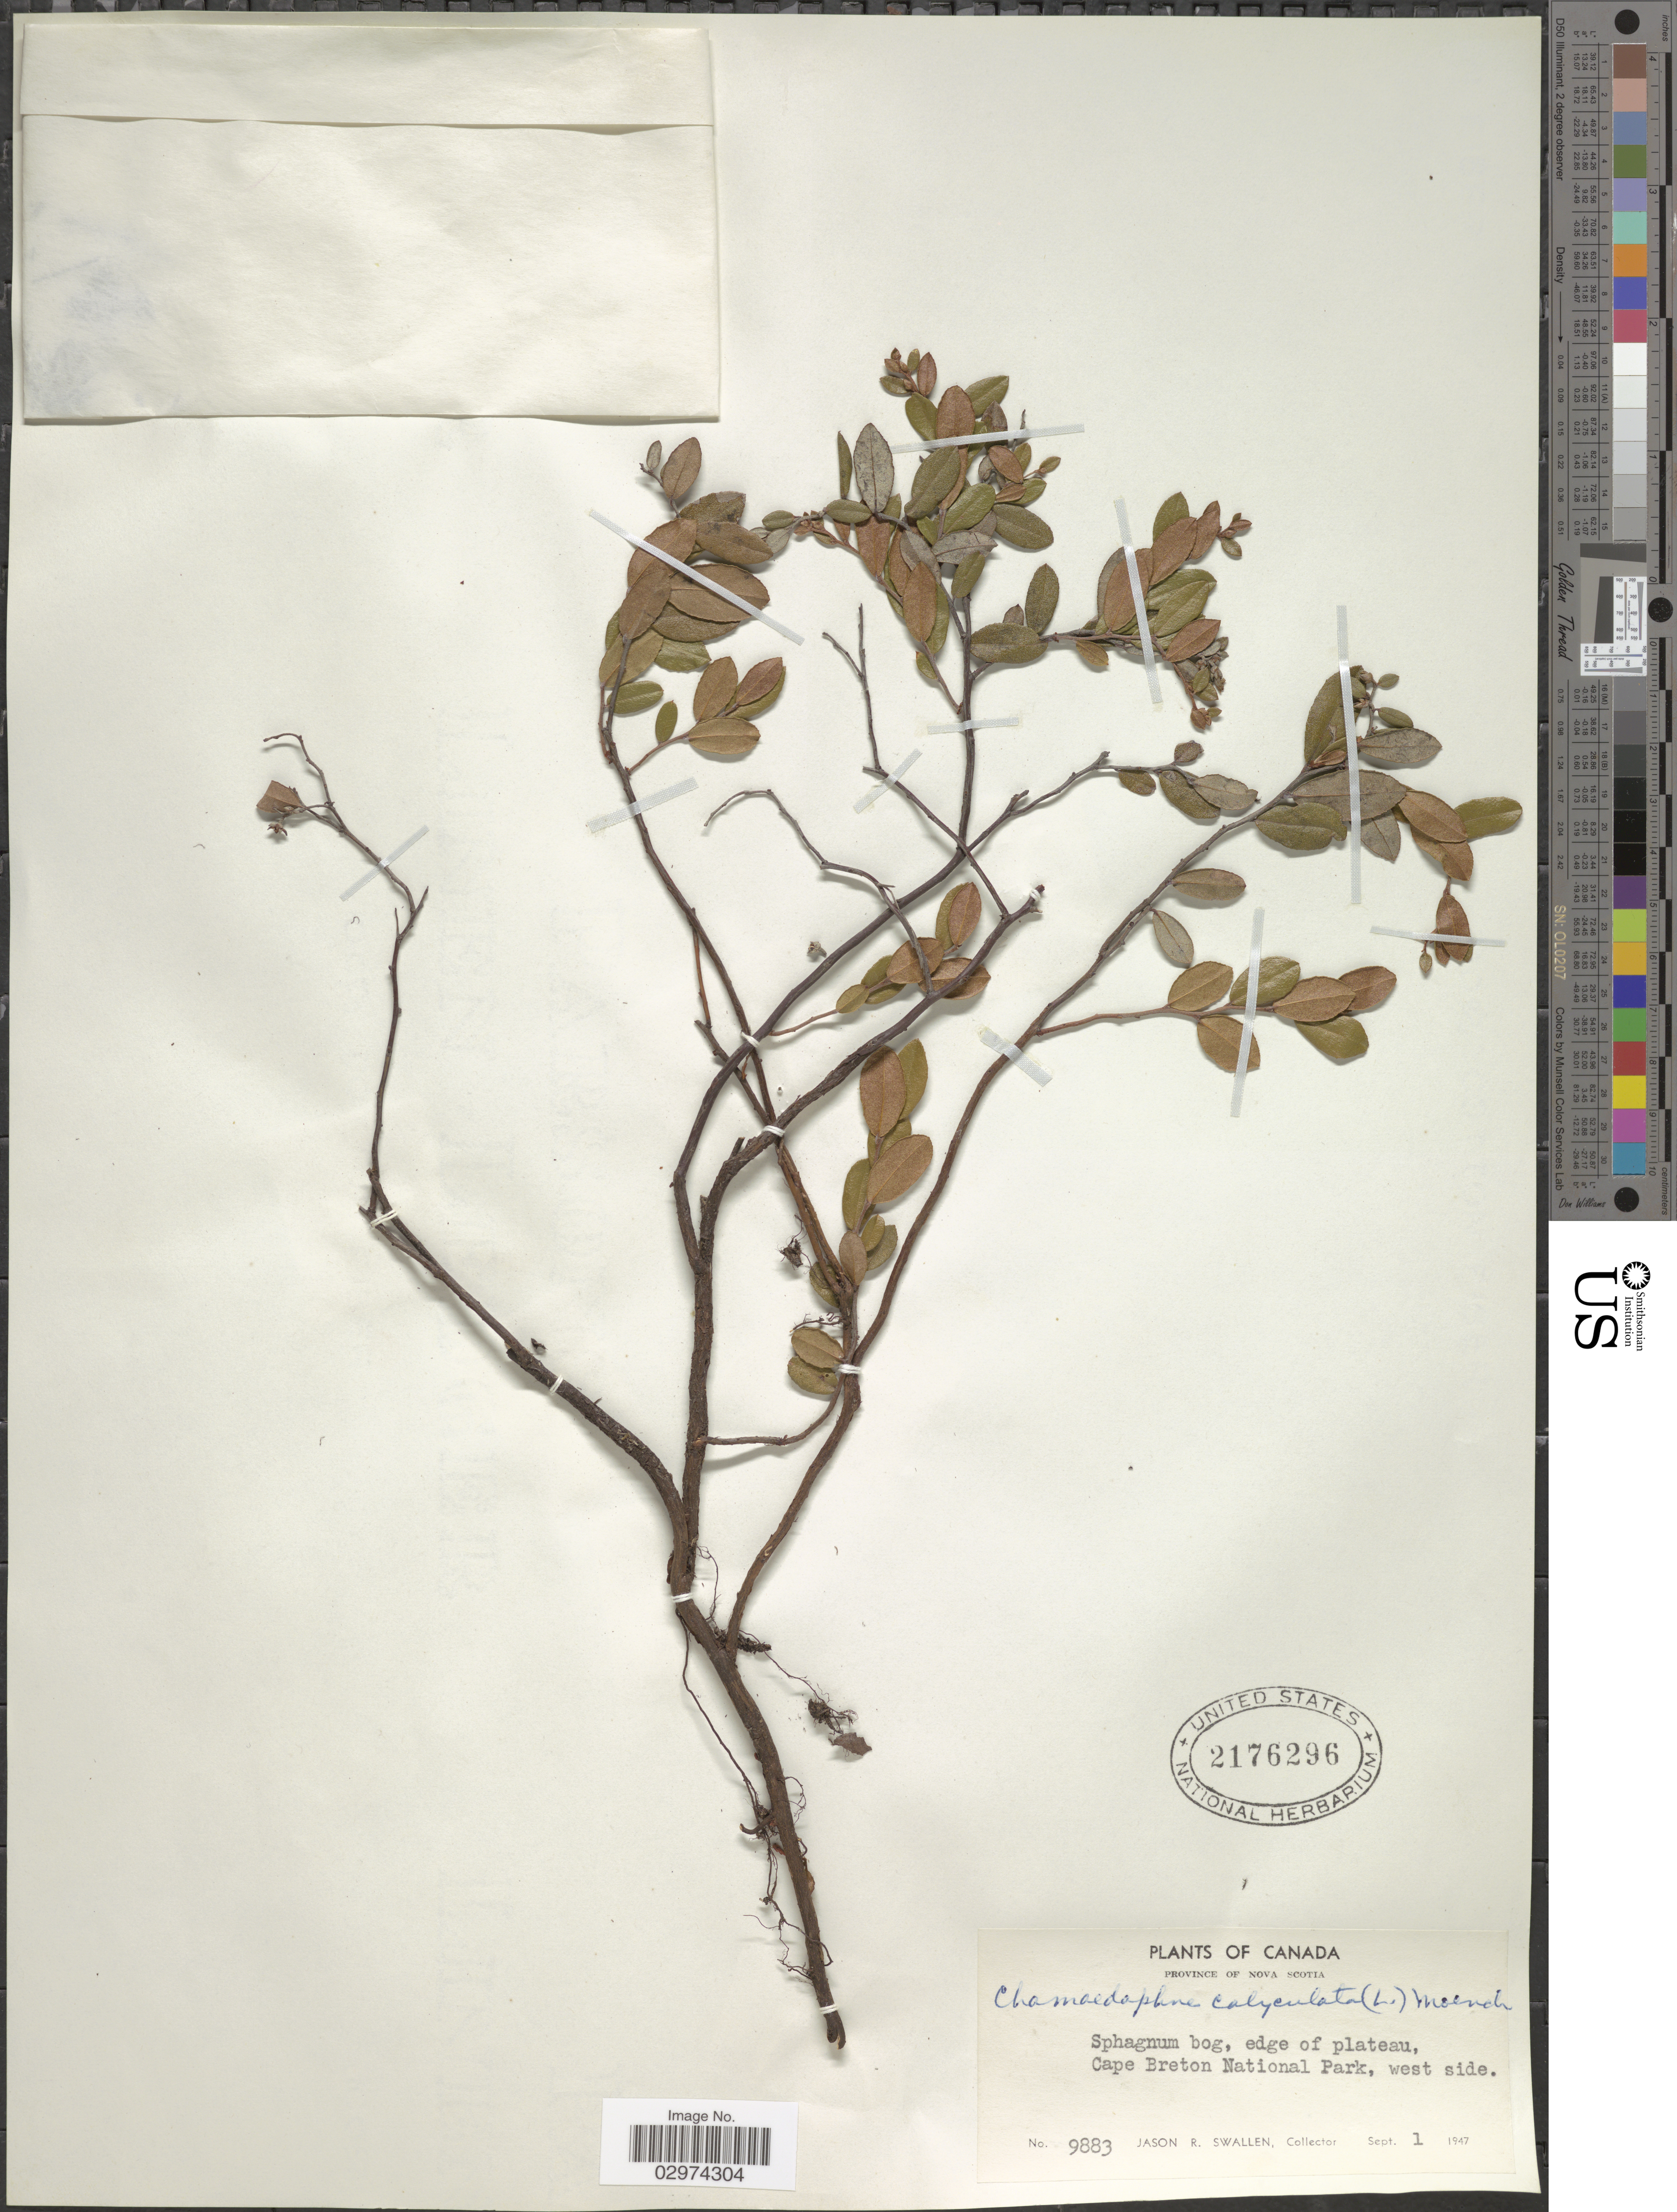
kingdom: Plantae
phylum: Tracheophyta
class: Magnoliopsida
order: Ericales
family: Ericaceae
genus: Chamaedaphne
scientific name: Chamaedaphne calyculata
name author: (L.) Moench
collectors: J. R. Swallen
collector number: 9883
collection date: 1947-09-01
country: Canada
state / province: Nova Scotia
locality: Edge of plateau, Cape Breton National Park, west side.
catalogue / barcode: US 2176296